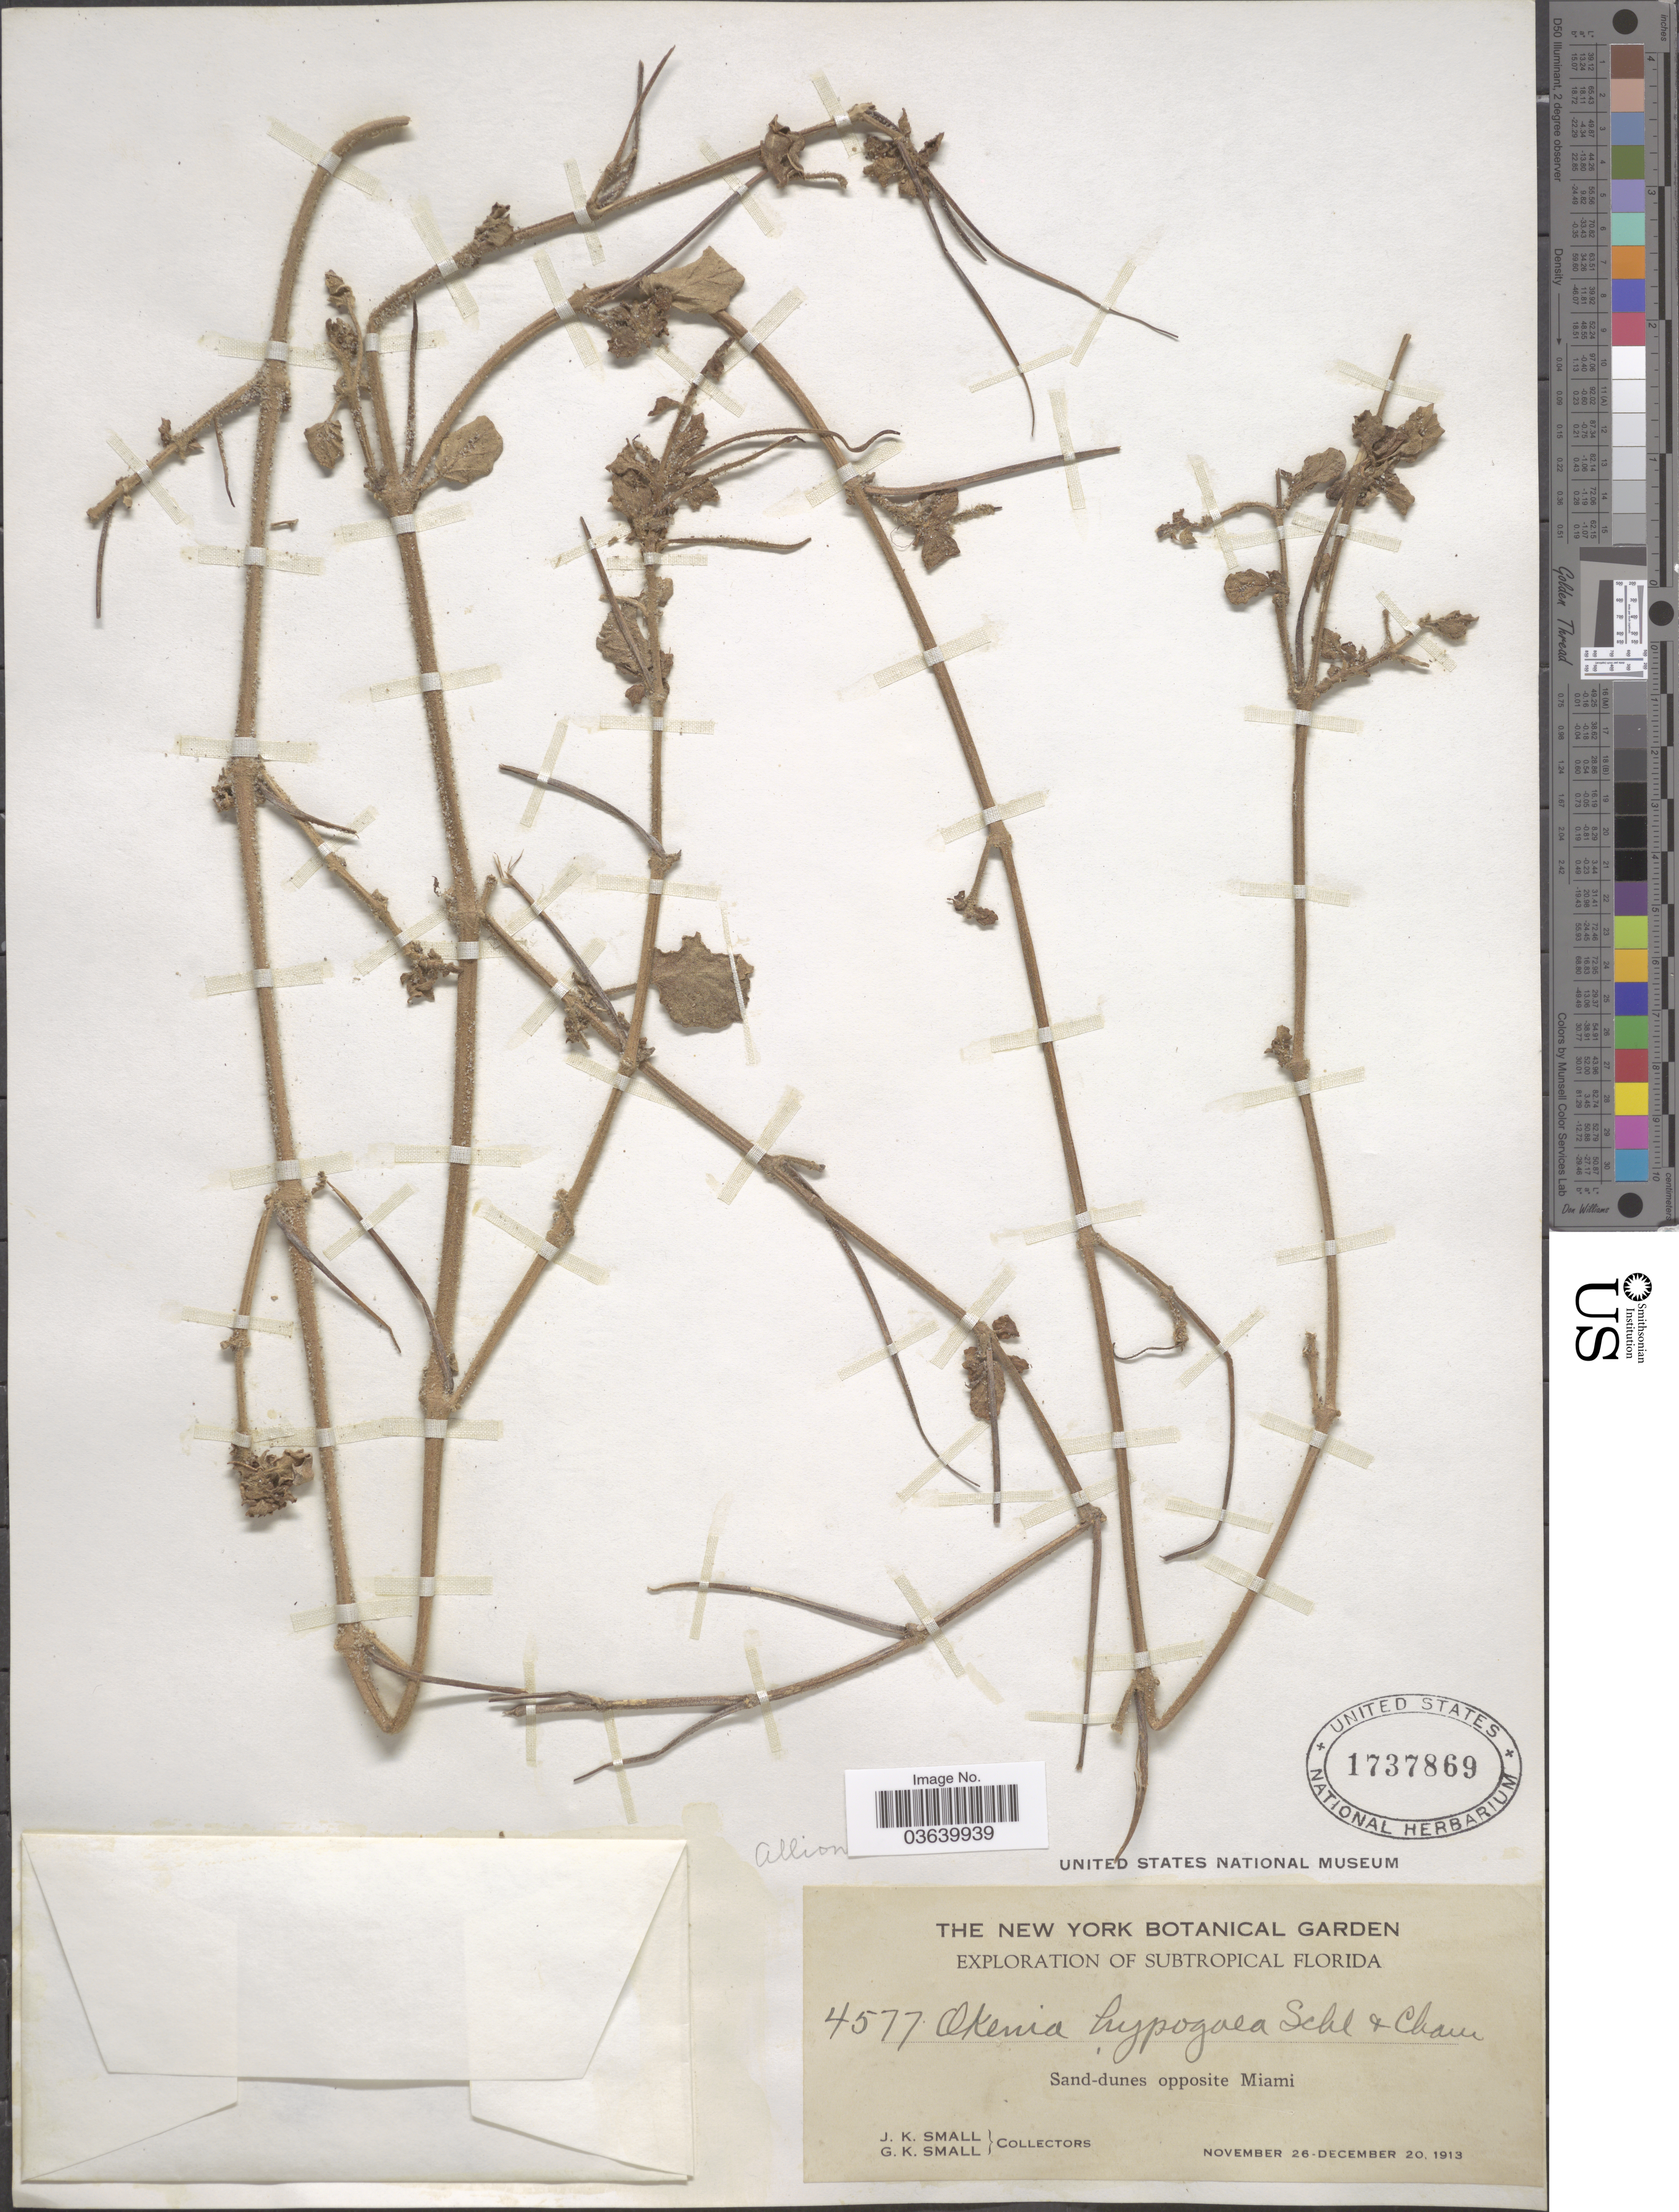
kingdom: Plantae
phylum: Tracheophyta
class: Magnoliopsida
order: Caryophyllales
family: Nyctaginaceae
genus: Okenia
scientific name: Okenia hypogaea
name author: Schltdl. & Cham.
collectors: J. K. Small & G. K. Small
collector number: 4577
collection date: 1913-11-26/1913-12-20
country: United States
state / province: Florida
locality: Subtropical Florida. Sand-dunes opposite Miami.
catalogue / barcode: US 1737869